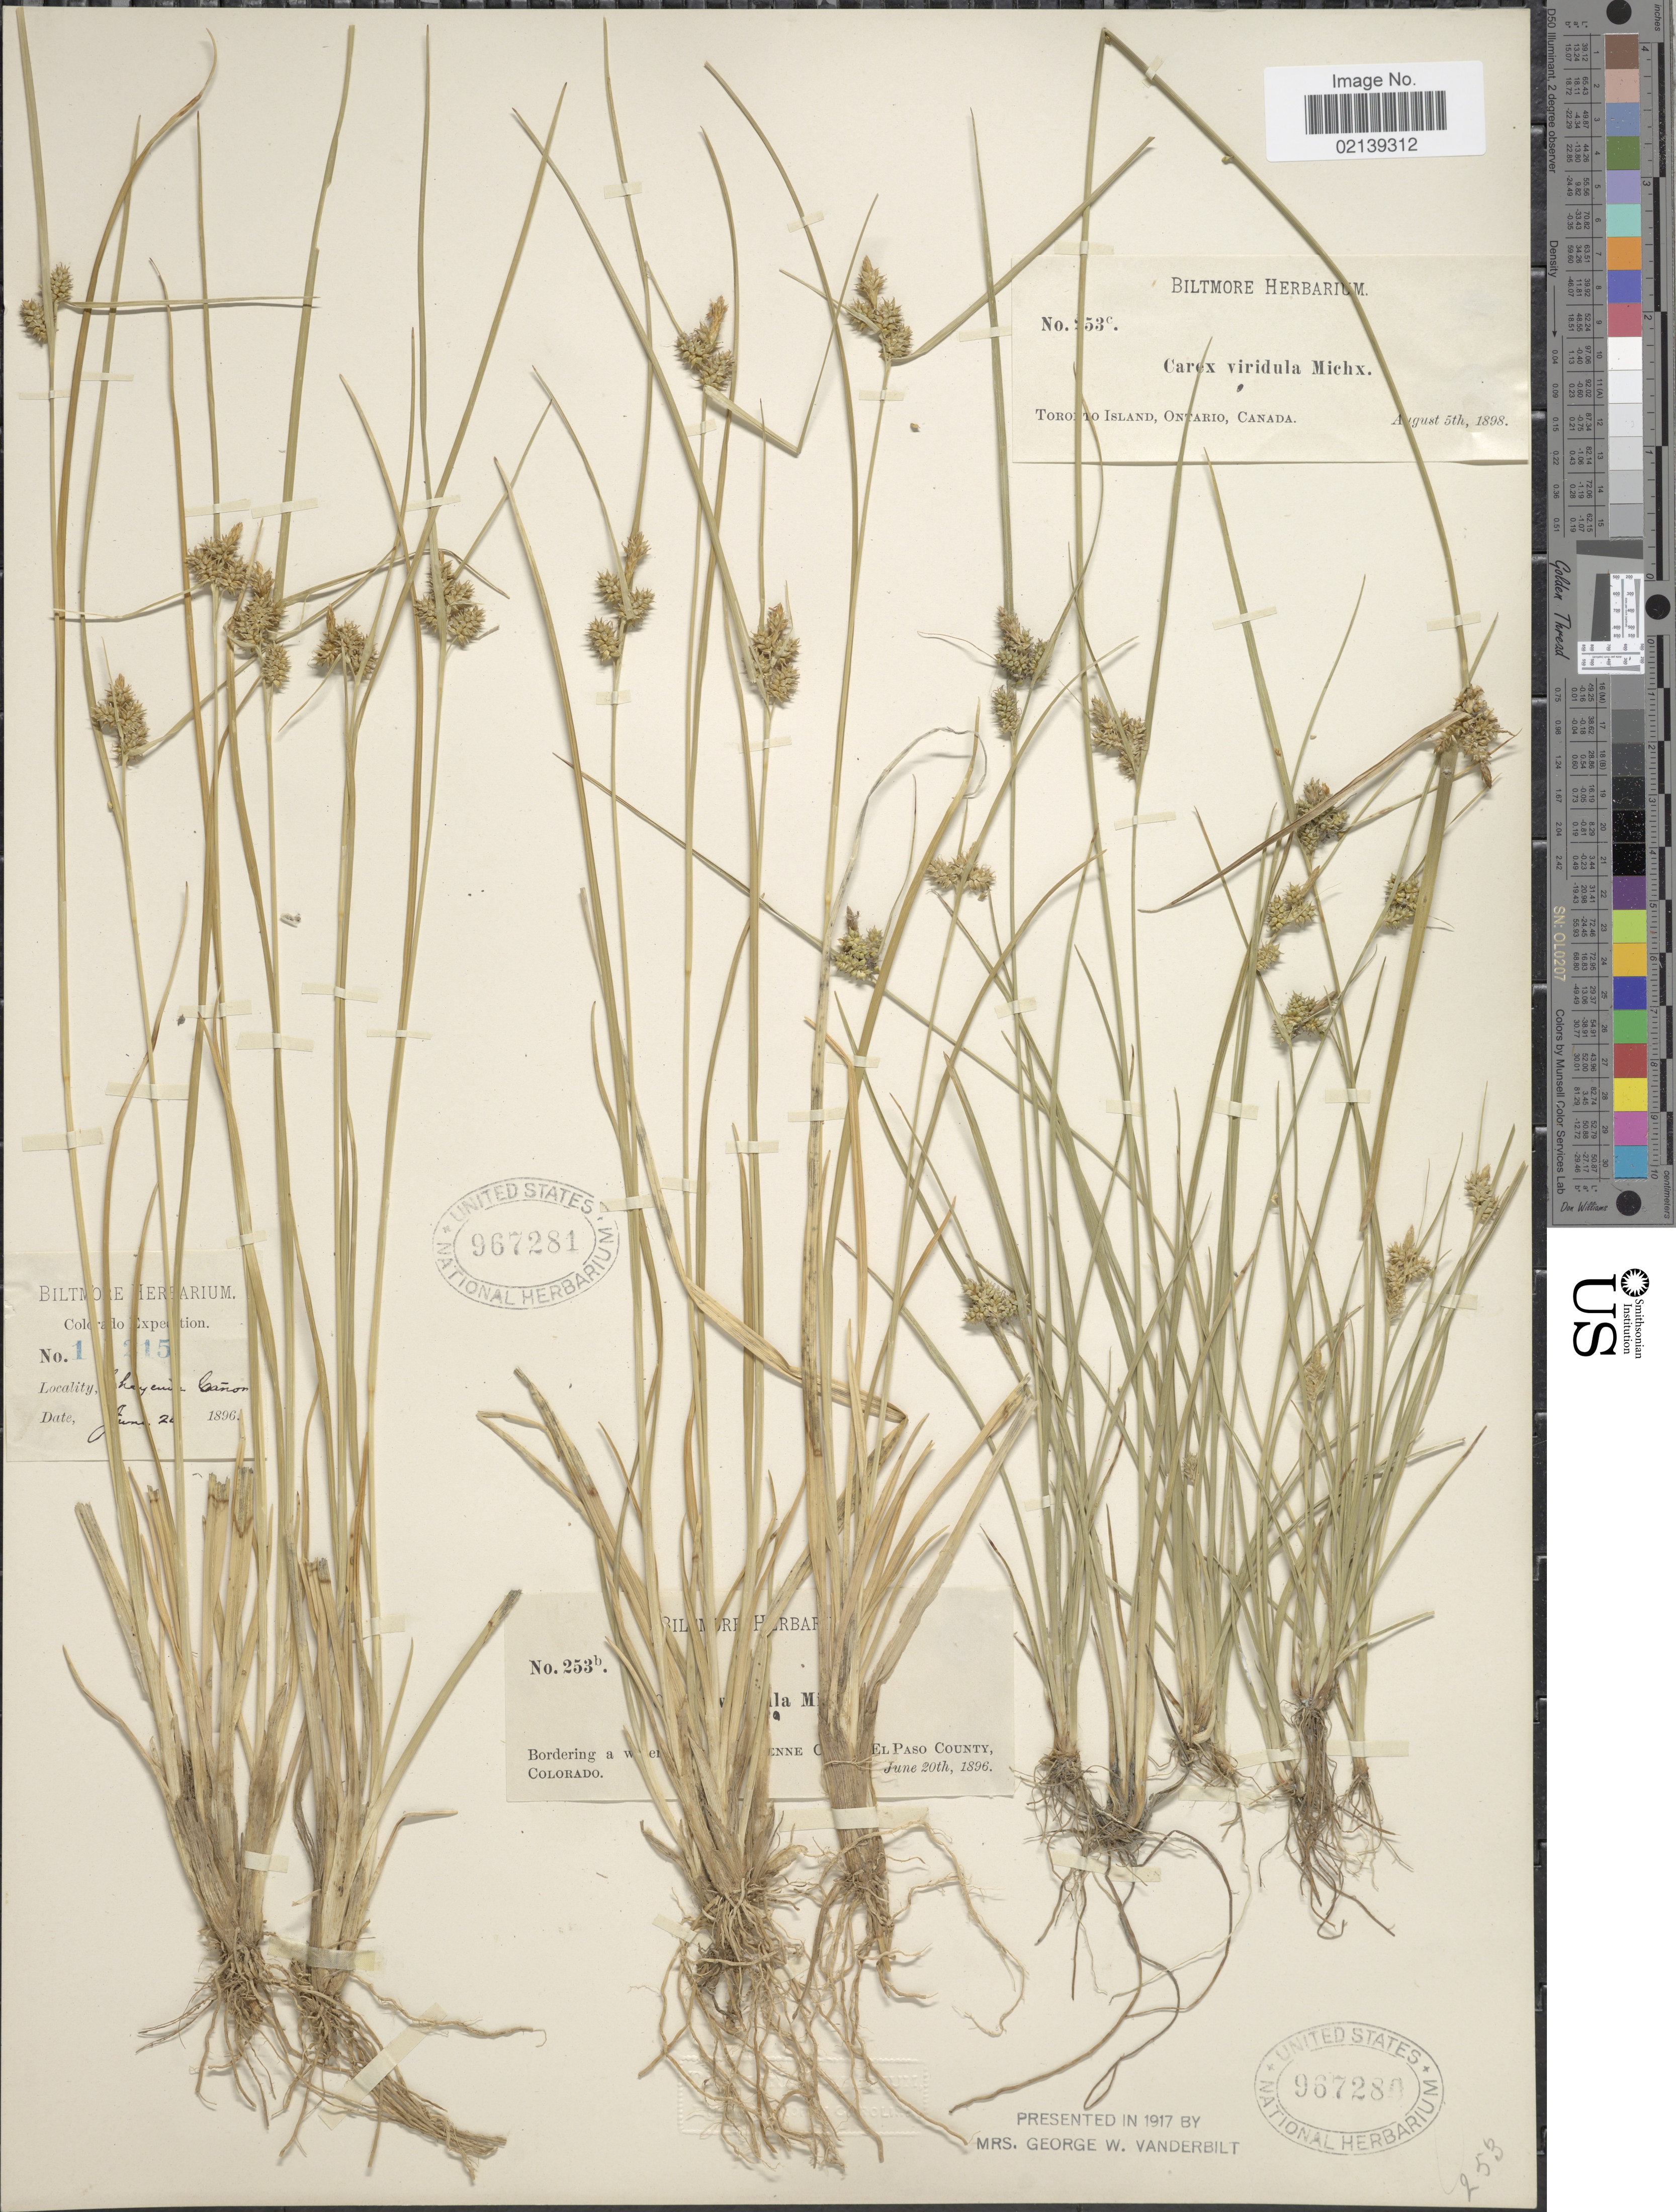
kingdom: Plantae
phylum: Tracheophyta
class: Liliopsida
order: Poales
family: Cyperaceae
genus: Carex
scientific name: Carex oederi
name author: Retz.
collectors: ex herb. Biltmore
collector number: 253c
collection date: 1898-08-05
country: Canada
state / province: Ontario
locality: Toronto Island